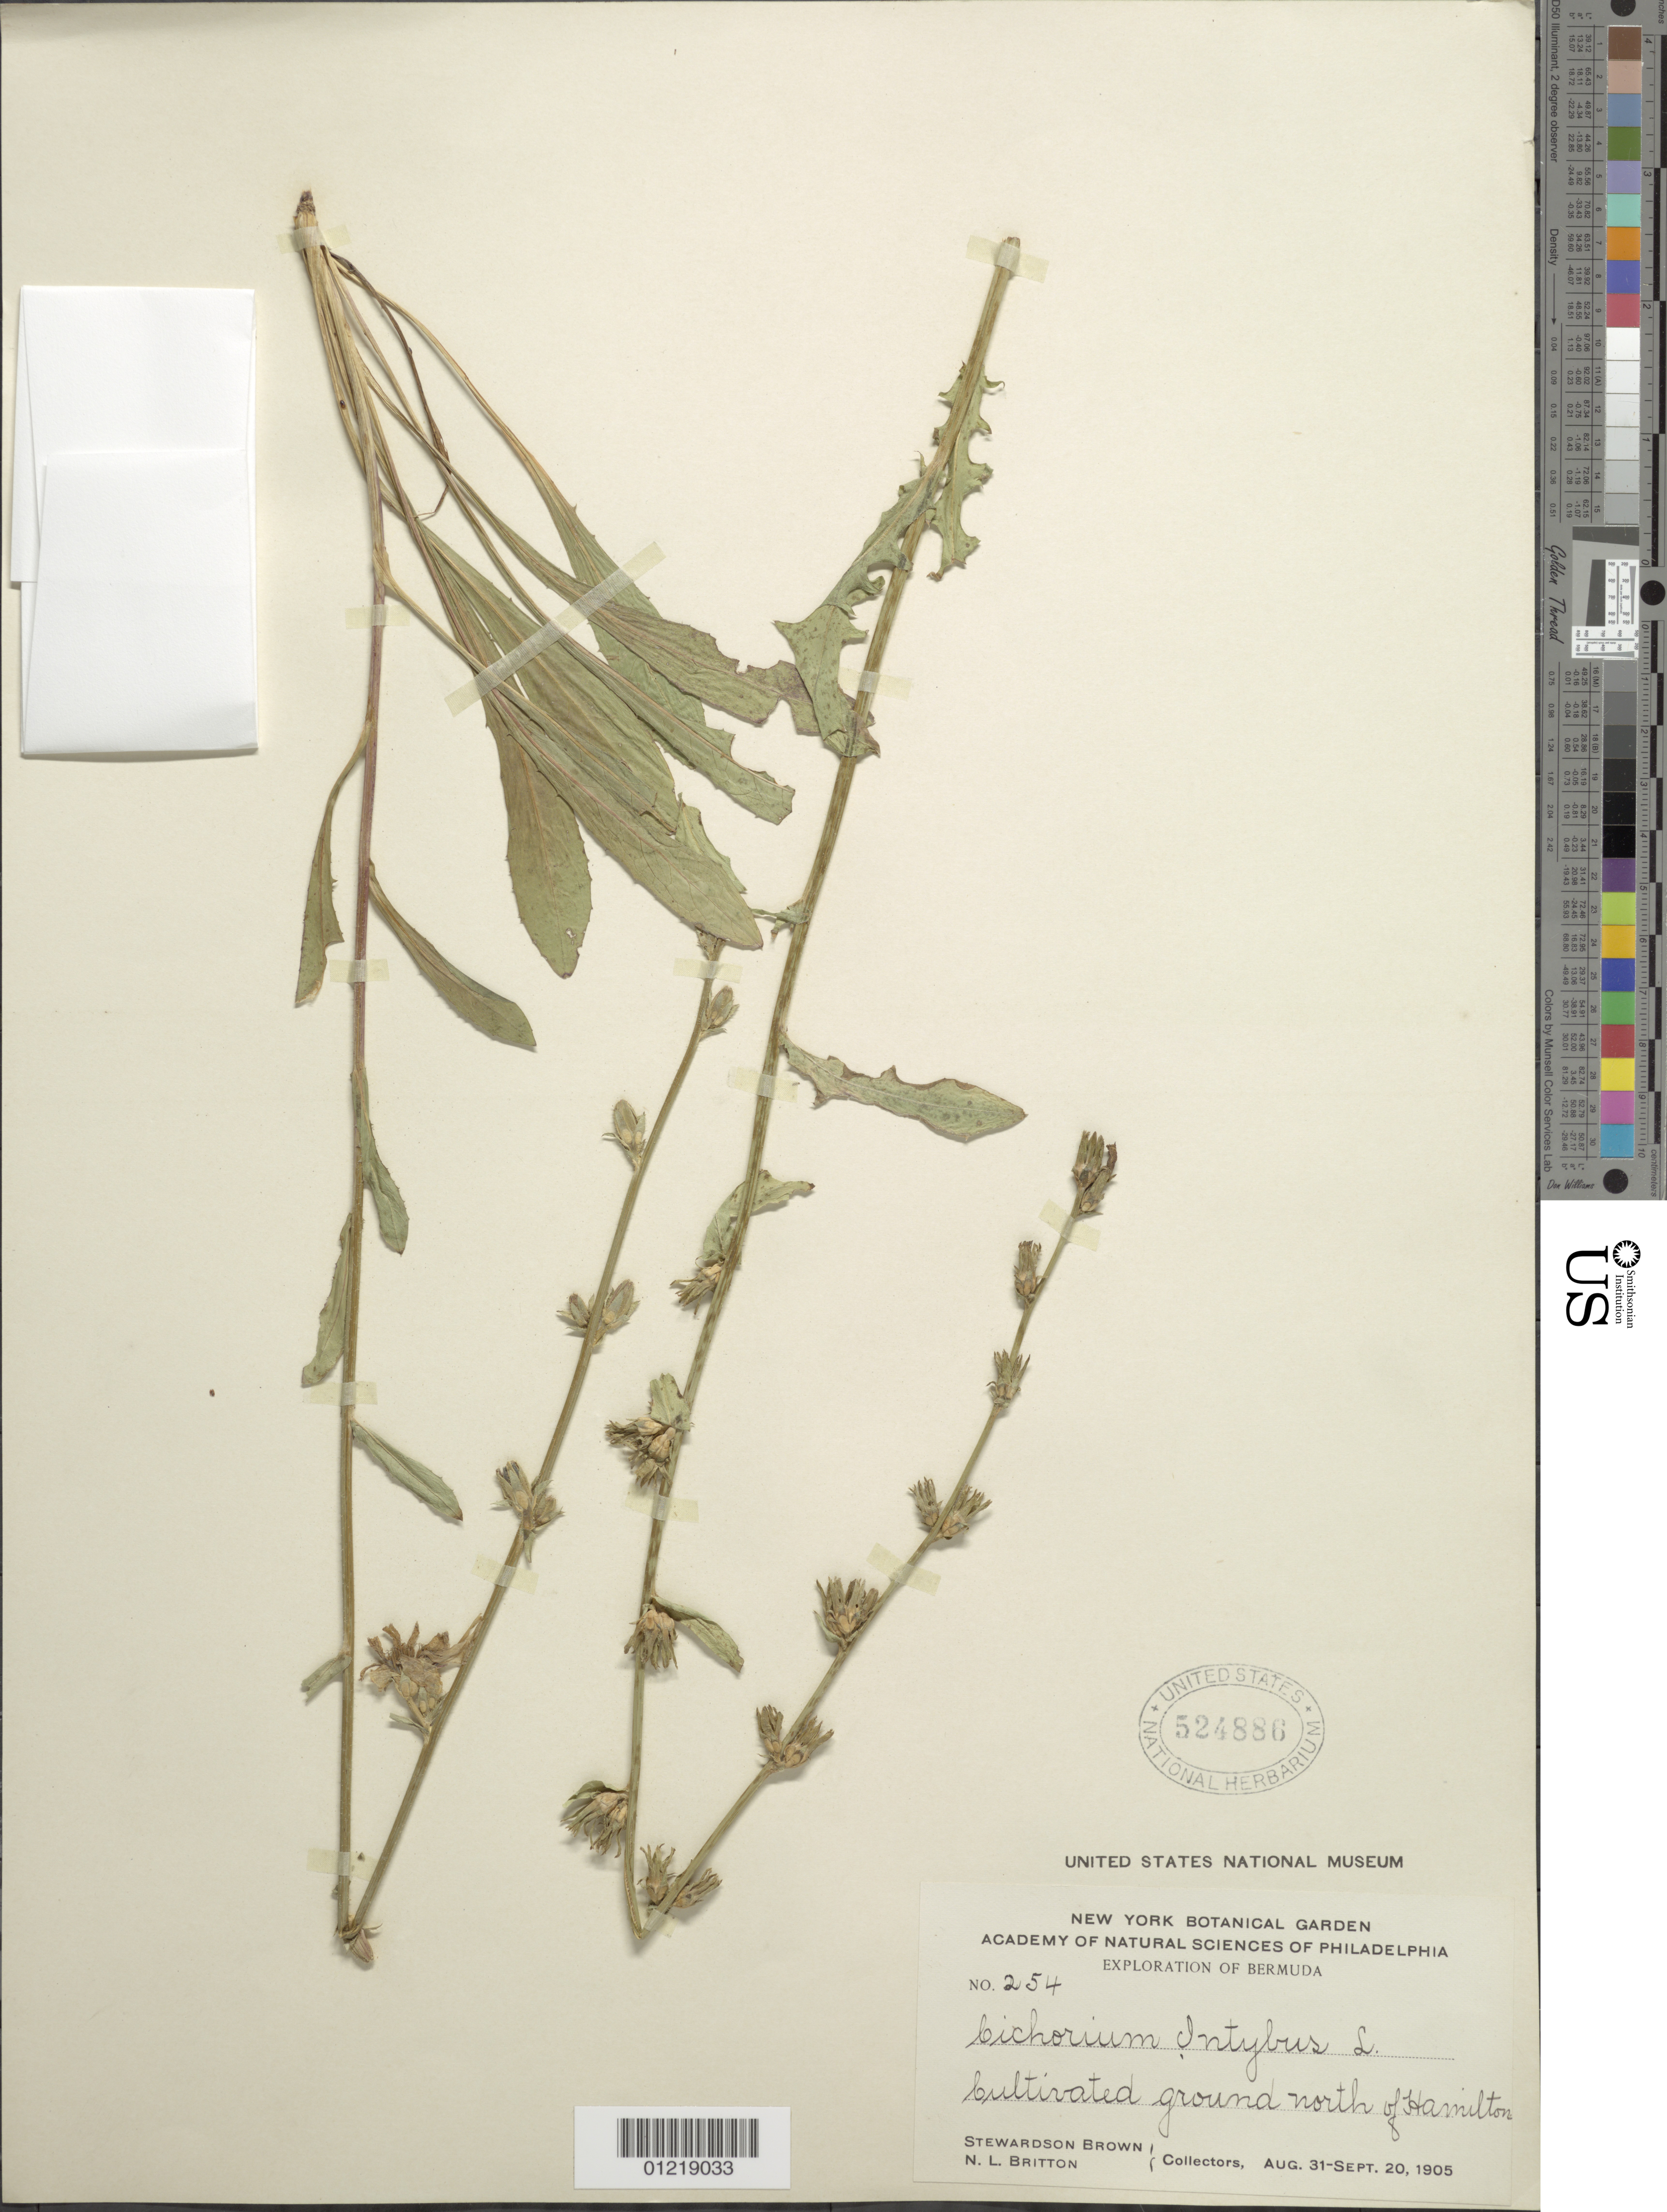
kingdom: Plantae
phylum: Tracheophyta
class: Magnoliopsida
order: Asterales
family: Asteraceae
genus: Cichorium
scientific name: Cichorium intybus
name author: L.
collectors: S. Brown & N. Britton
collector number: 254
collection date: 1905-08-31/1905-09-20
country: Bermuda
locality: Hamilton.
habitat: Cultivated.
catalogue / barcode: US 524886